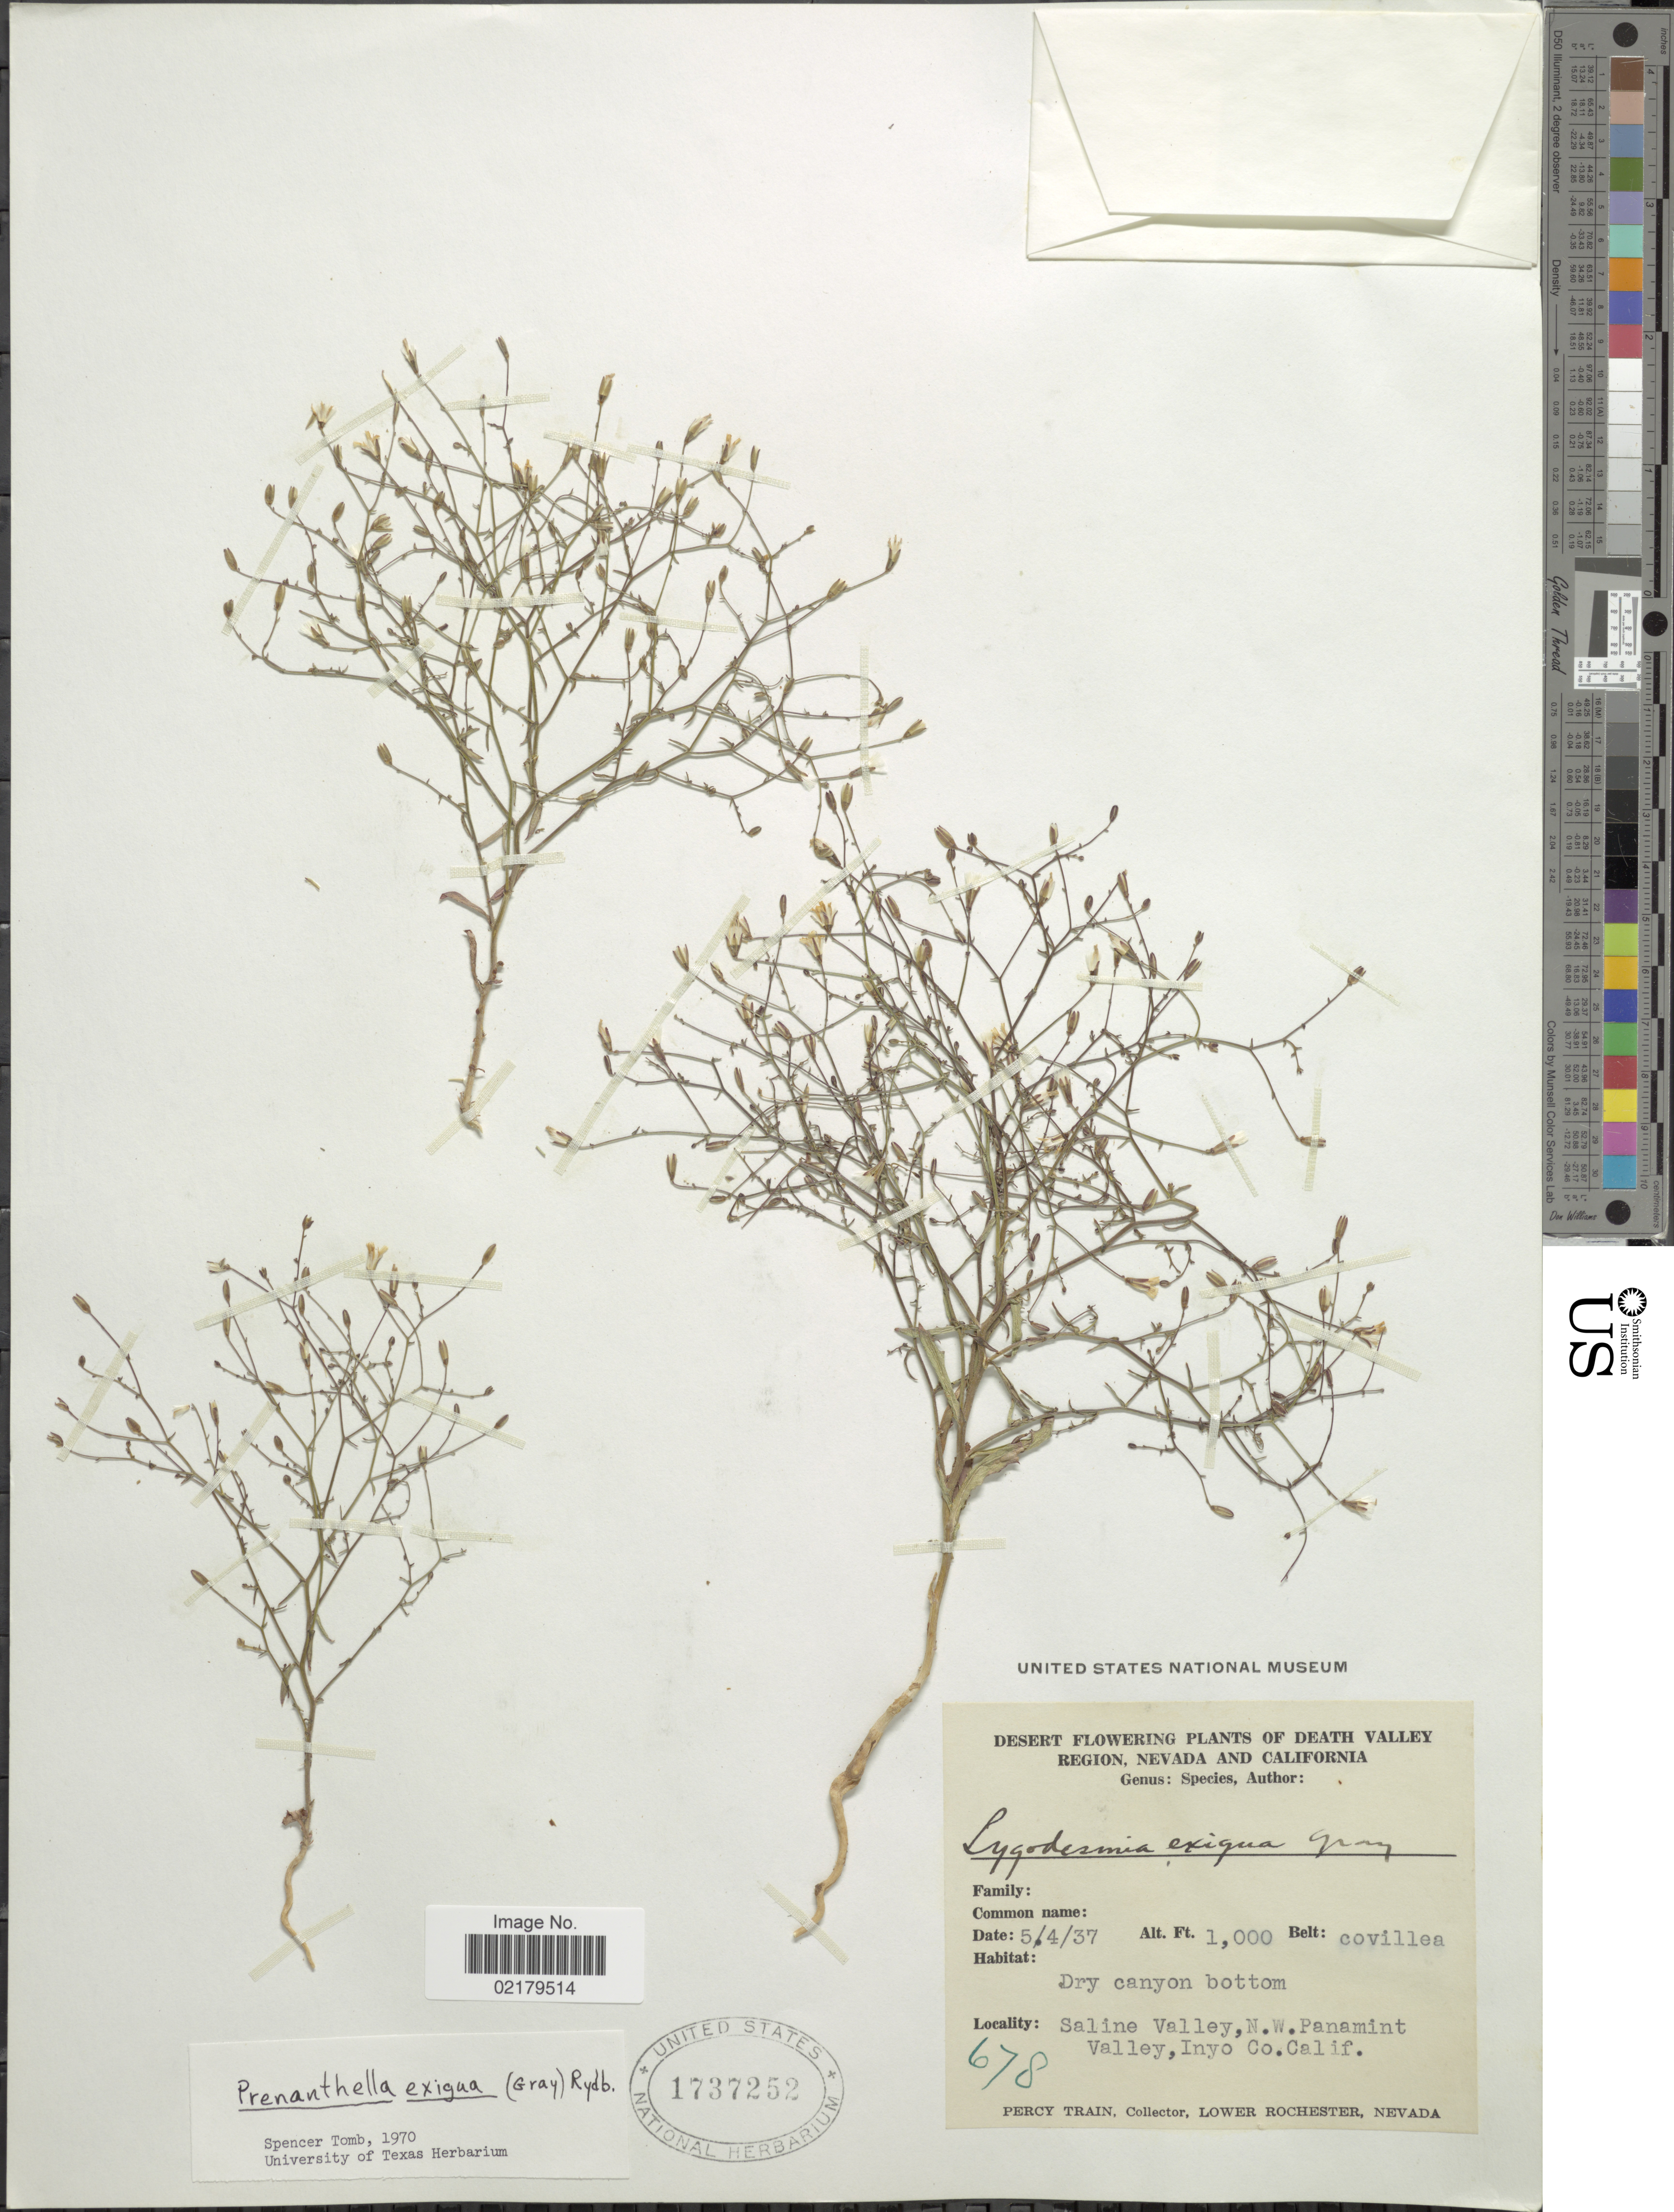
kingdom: Plantae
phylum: Tracheophyta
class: Magnoliopsida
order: Asterales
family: Asteraceae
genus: Prenanthella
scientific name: Prenanthella exigua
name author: (A. Gray) Rydb.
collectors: P. Train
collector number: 678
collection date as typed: Transcribed d/m/y: 4/5/37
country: United States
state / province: California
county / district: Inyo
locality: Desert Flowering of Death Valley Region, Nevada and California, ry canyon bottom, Saline Valley, N.W. Panamint Valley, Inyo Co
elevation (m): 305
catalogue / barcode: US 1737252